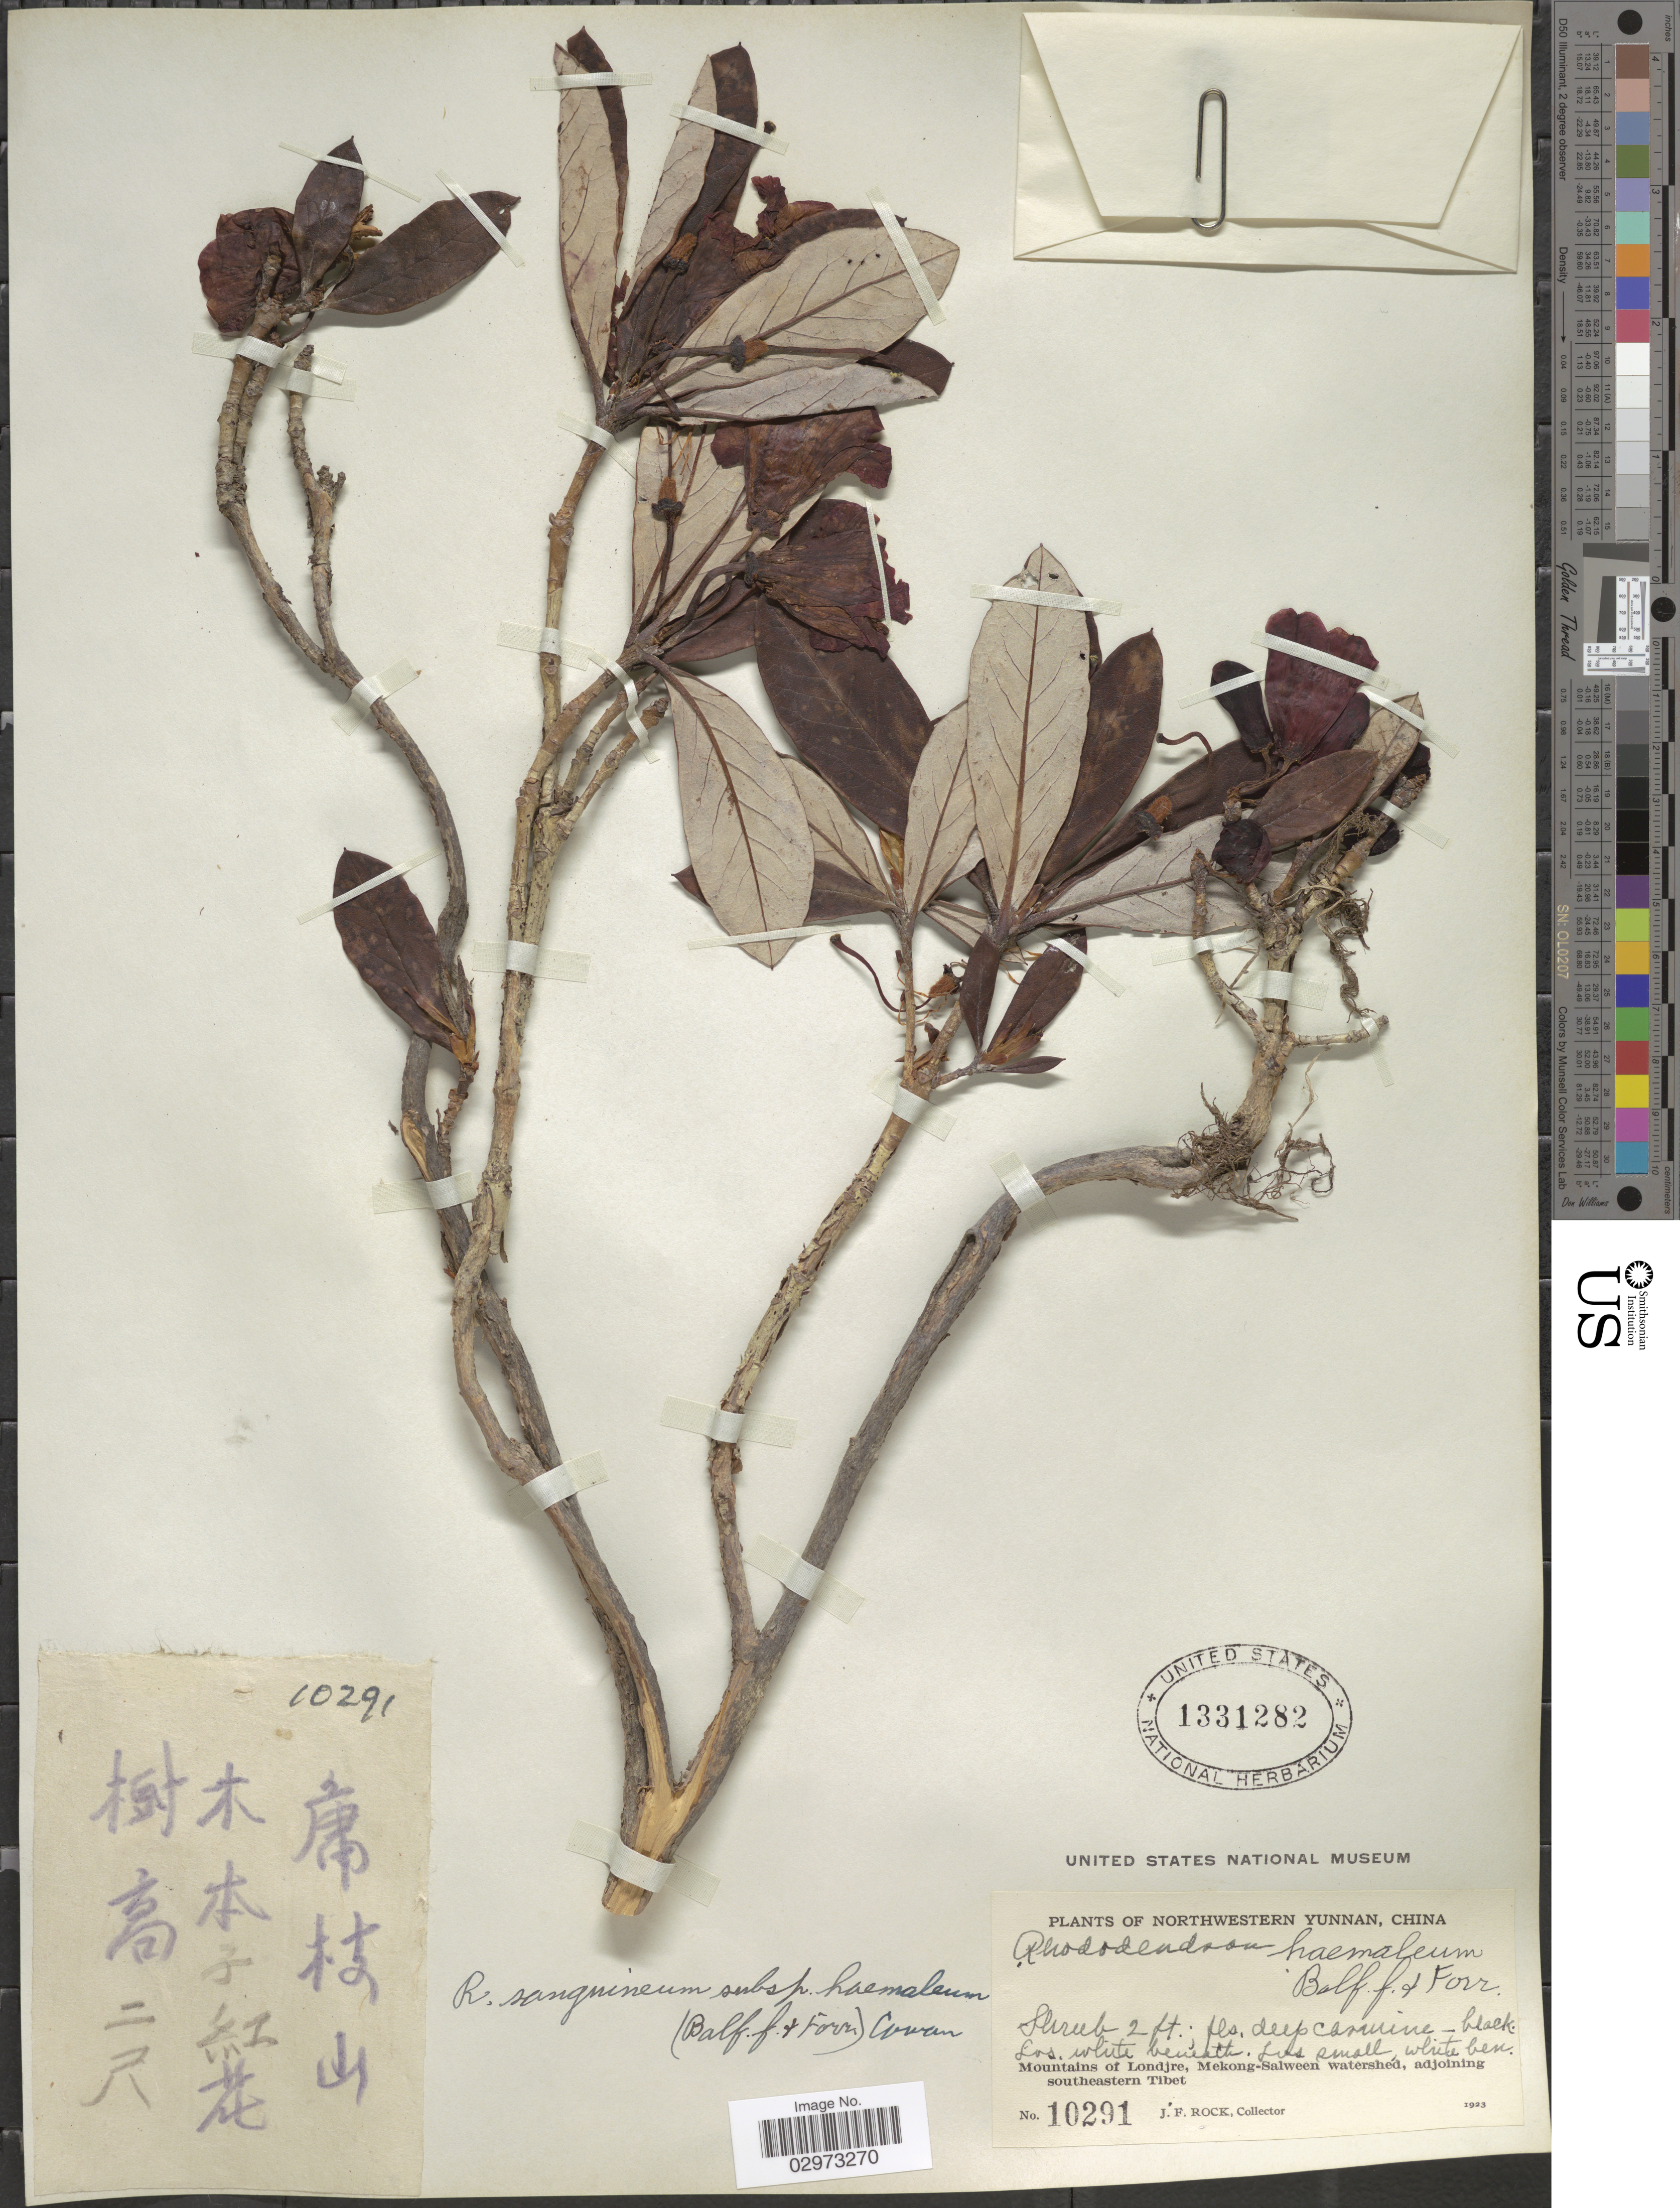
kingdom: Plantae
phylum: Tracheophyta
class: Magnoliopsida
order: Ericales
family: Ericaceae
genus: Rhododendron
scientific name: Rhododendron sanguineum subsp. haemaleum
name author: (Balf. f. & Forrest) Cowan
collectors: J. Rock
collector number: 10291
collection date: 1923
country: China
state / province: Yunnan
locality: Northwestern Yunnan. Mountains of Londjre, Mekong-Salween watershed, adjoining southeastern Tibet.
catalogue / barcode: US 1331282